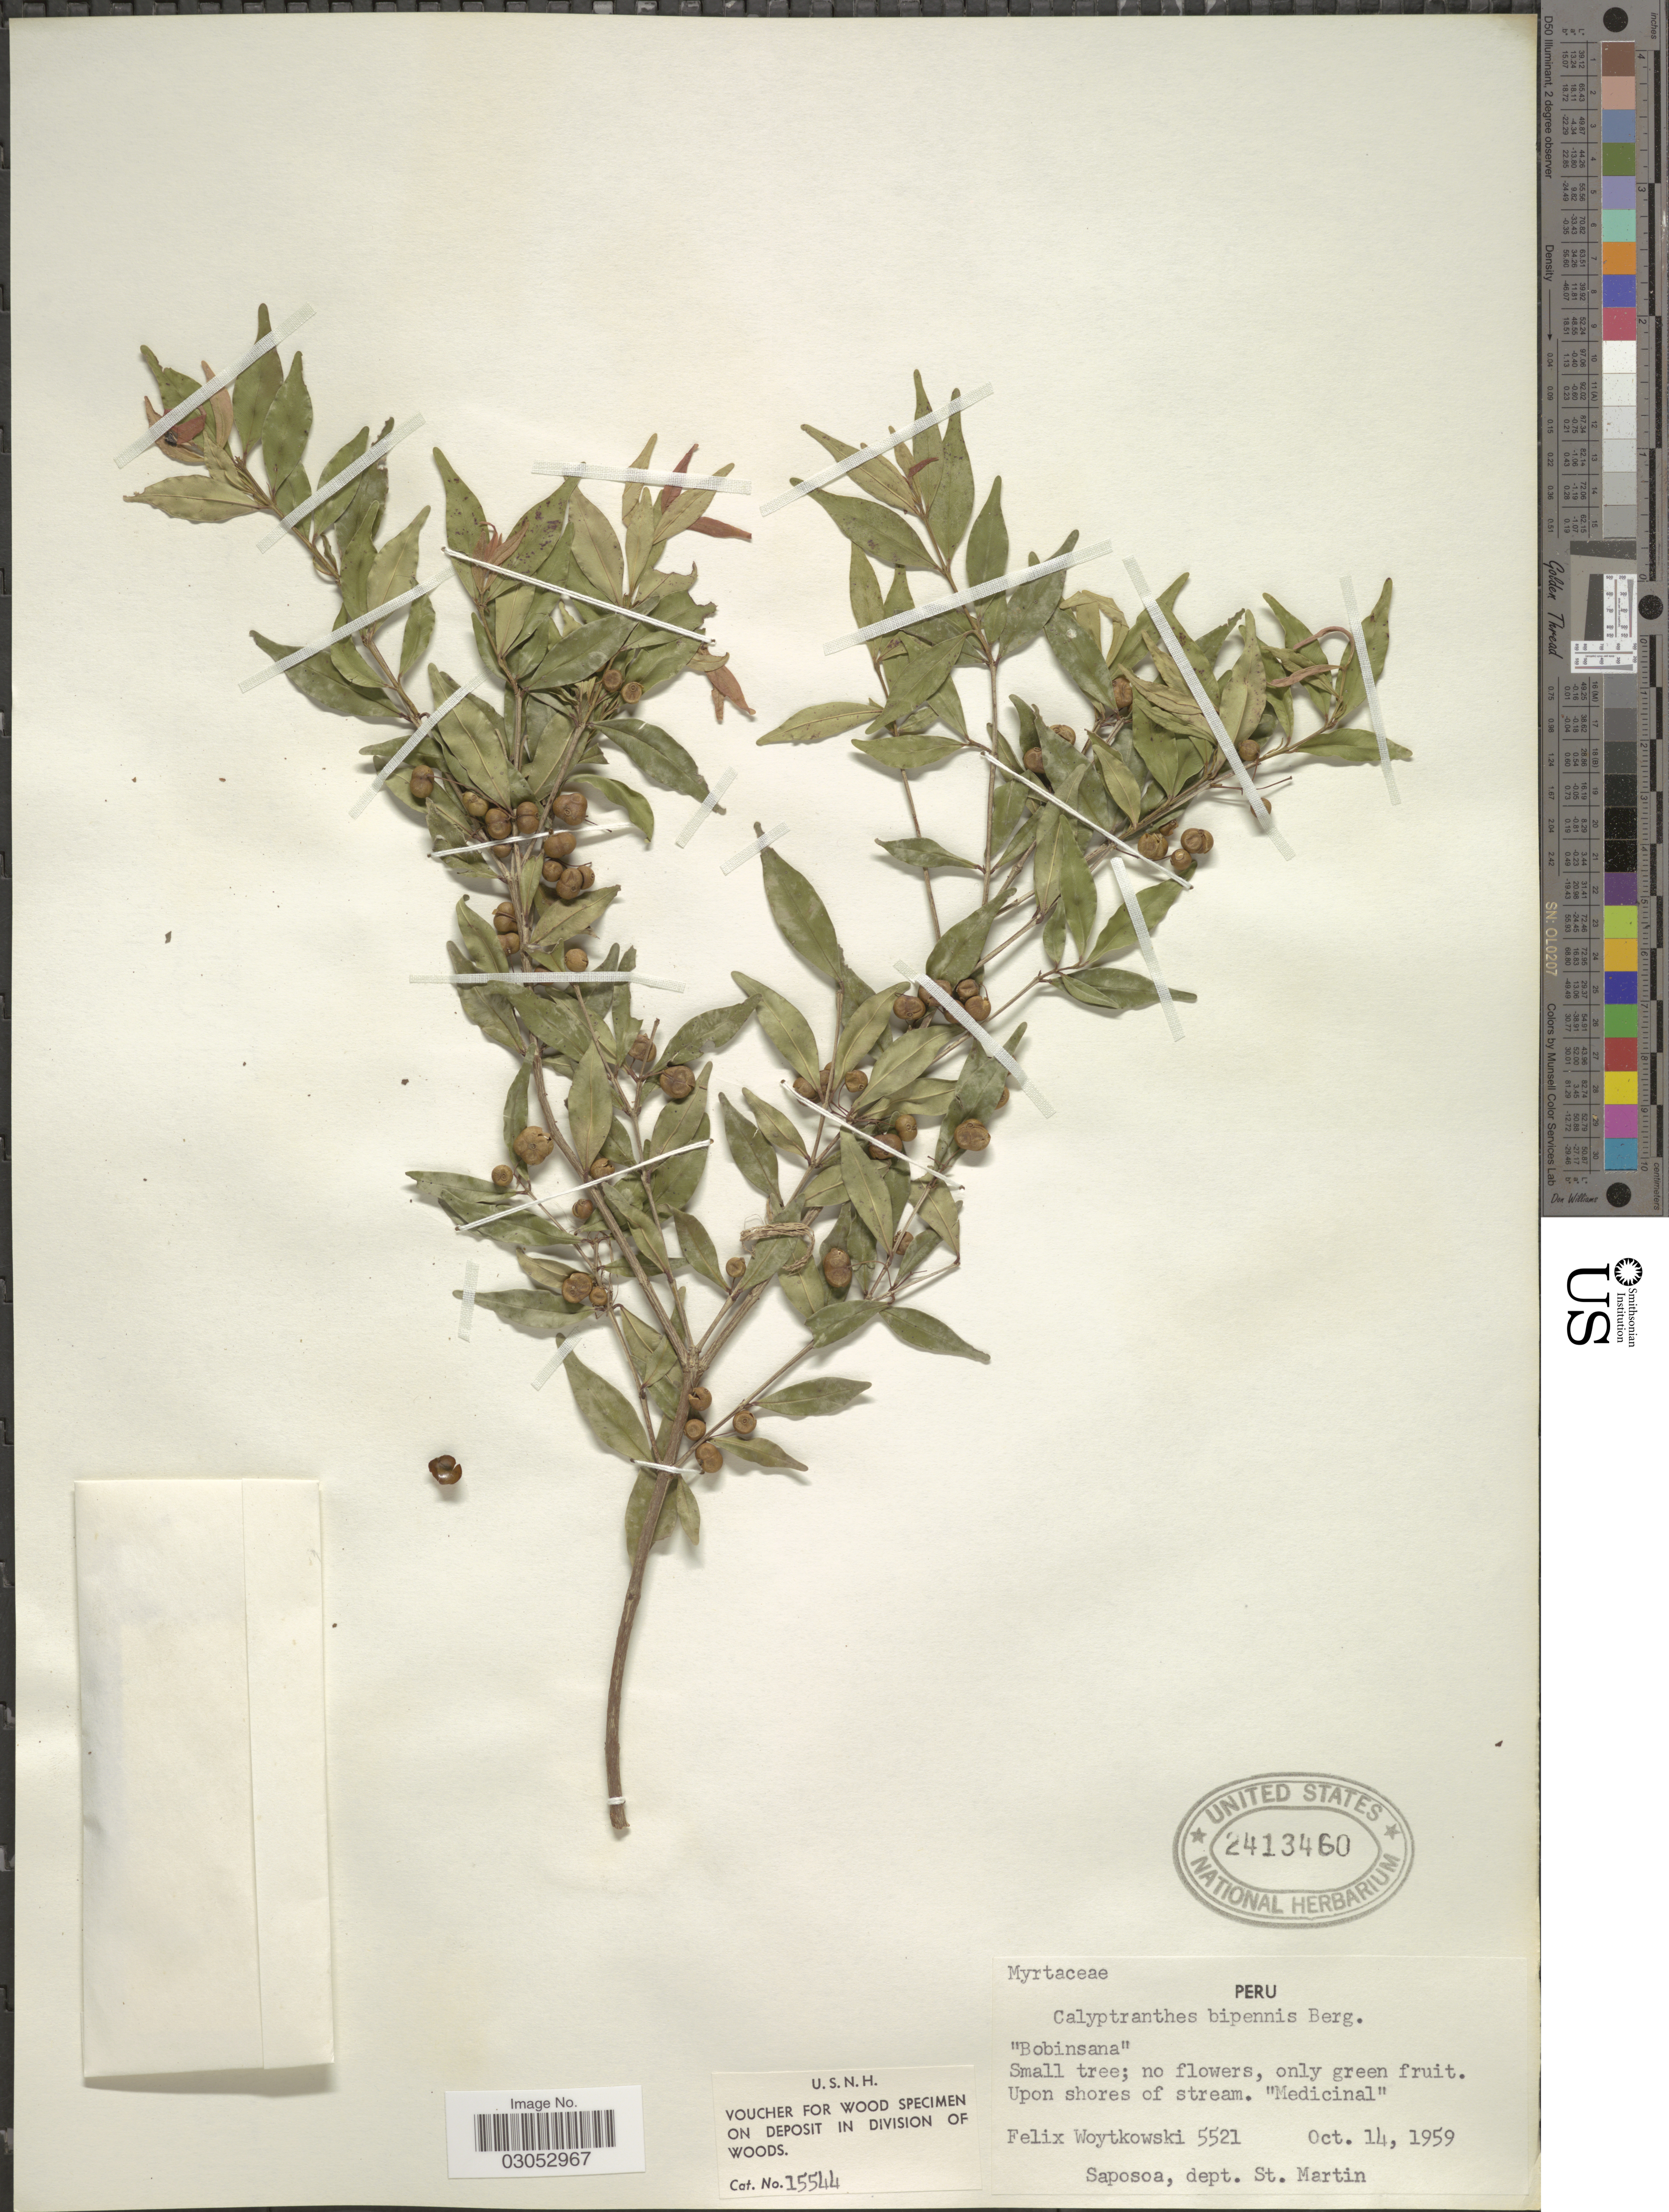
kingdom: Plantae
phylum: Tracheophyta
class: Magnoliopsida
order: Myrtales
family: Myrtaceae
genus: Myrcia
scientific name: Myrcia hylobates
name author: (Standl. ex Amshoff) E. Lucas & K. Samra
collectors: F. Woytkowski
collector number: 5521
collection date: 1959-10-14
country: Peru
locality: Saposoa, dept. St. Martin.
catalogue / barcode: US 2413460